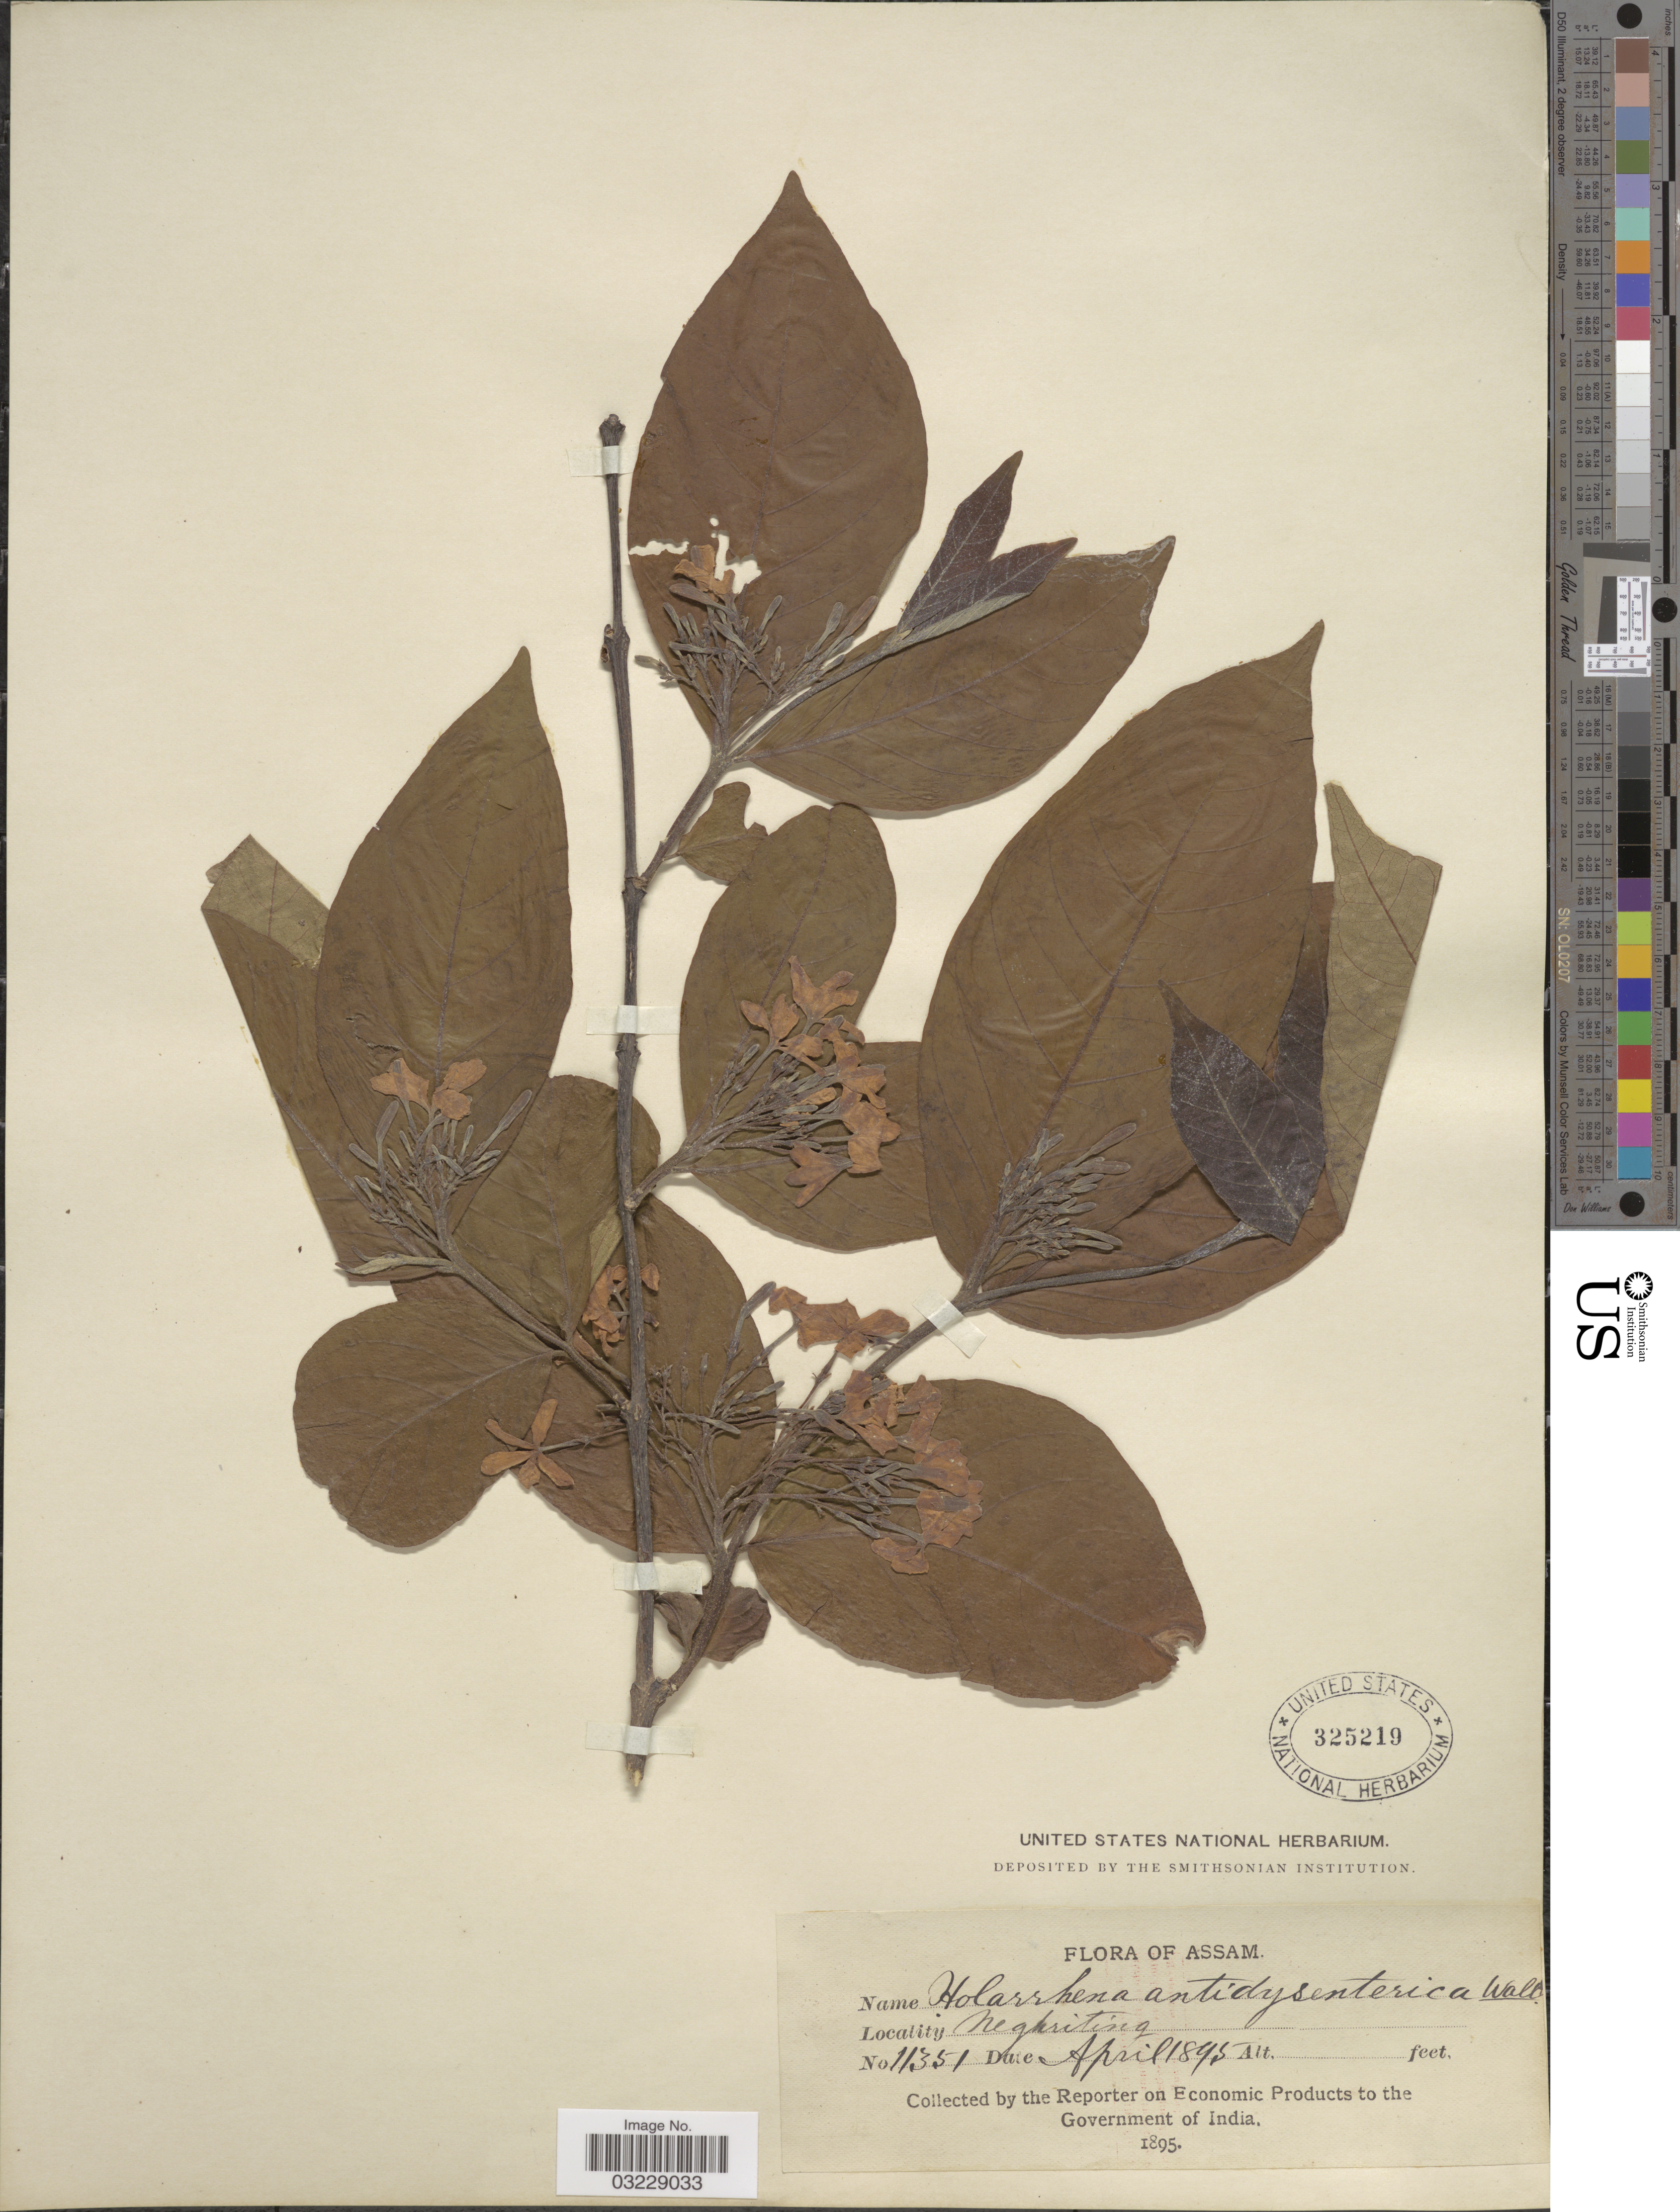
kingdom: Plantae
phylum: Tracheophyta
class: Magnoliopsida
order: Gentianales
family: Apocynaceae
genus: Holarrhena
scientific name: Holarrhena pubescens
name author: (Buch.-Ham.) Wall. ex G. Don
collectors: Reporter on Economic Products to the Government of India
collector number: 11351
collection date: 1895-04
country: India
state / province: Assam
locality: Neghriting.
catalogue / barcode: US 325219